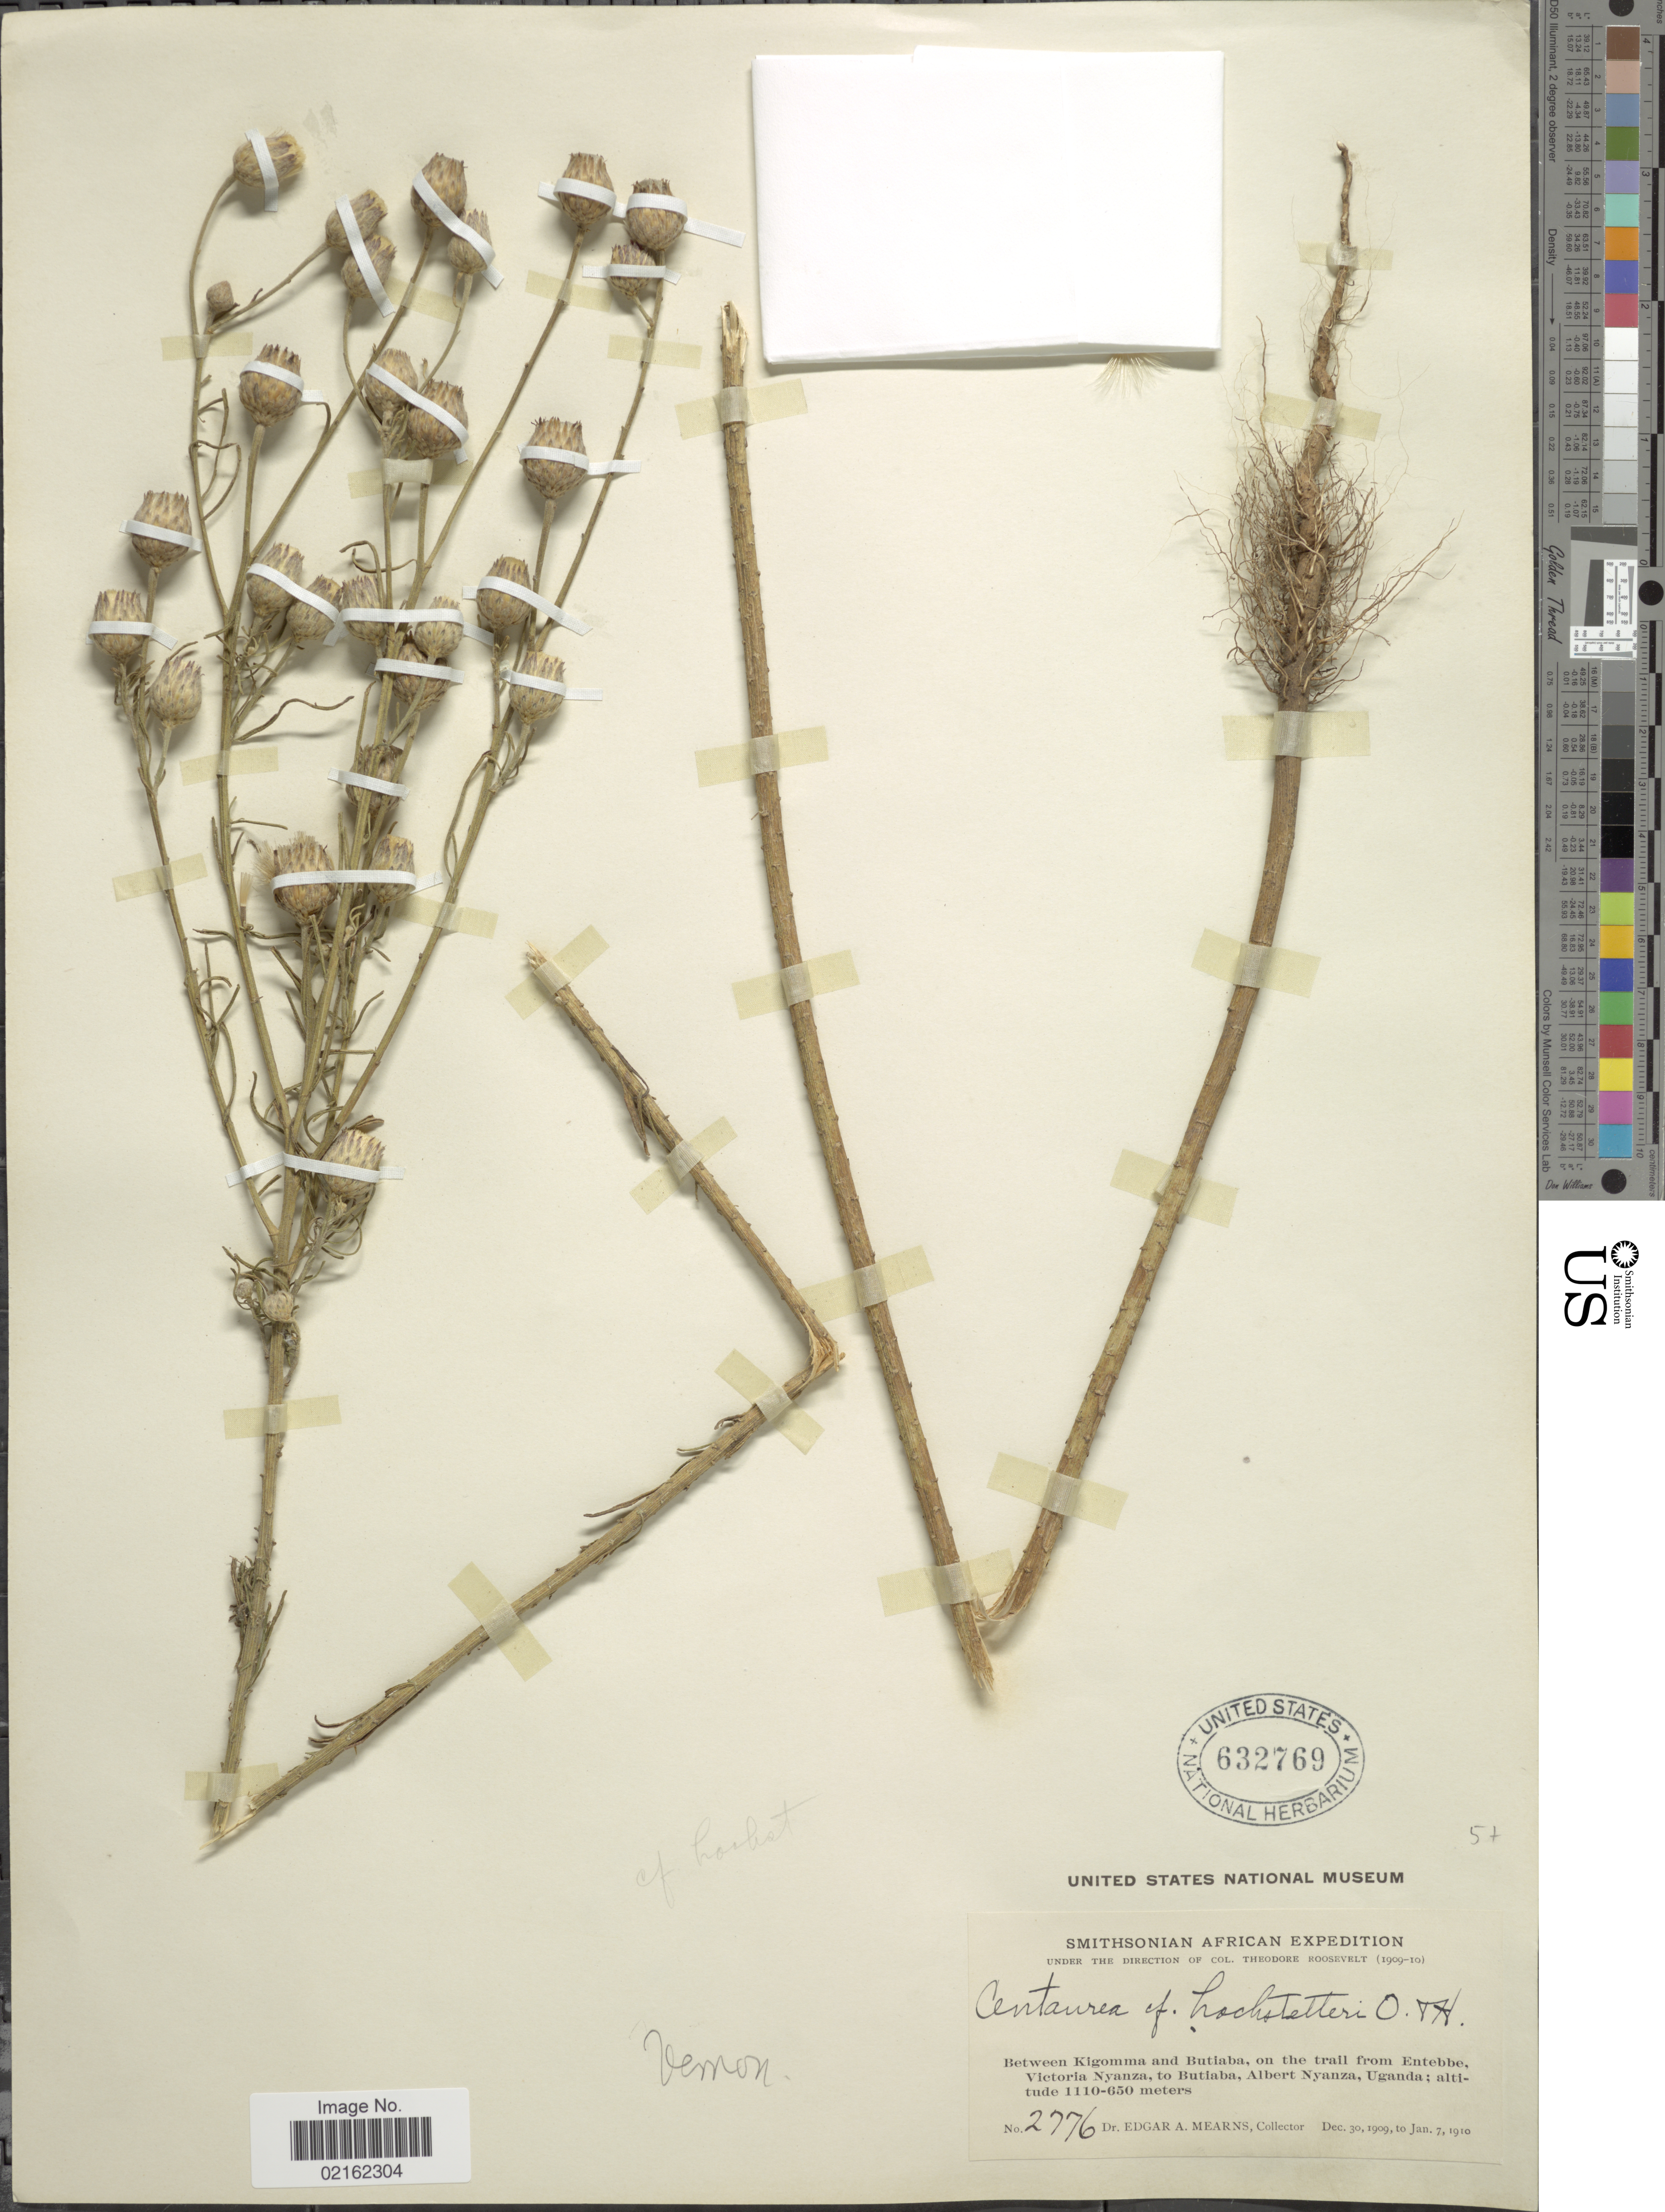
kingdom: Plantae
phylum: Tracheophyta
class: Magnoliopsida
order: Asterales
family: Asteraceae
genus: Volutaria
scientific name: Volutaria abyssinica subsp. abyssinica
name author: (A. Rich.) C. Jeffrey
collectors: E. A. Mearns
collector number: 2776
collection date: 1909-12-30/1910-01-07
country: Uganda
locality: Between Kigomma and Butiaba, on the trail from Entebbe, Victoria Nyanza, to Butiaba, Albert Nyanza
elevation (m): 650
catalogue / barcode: US 632769